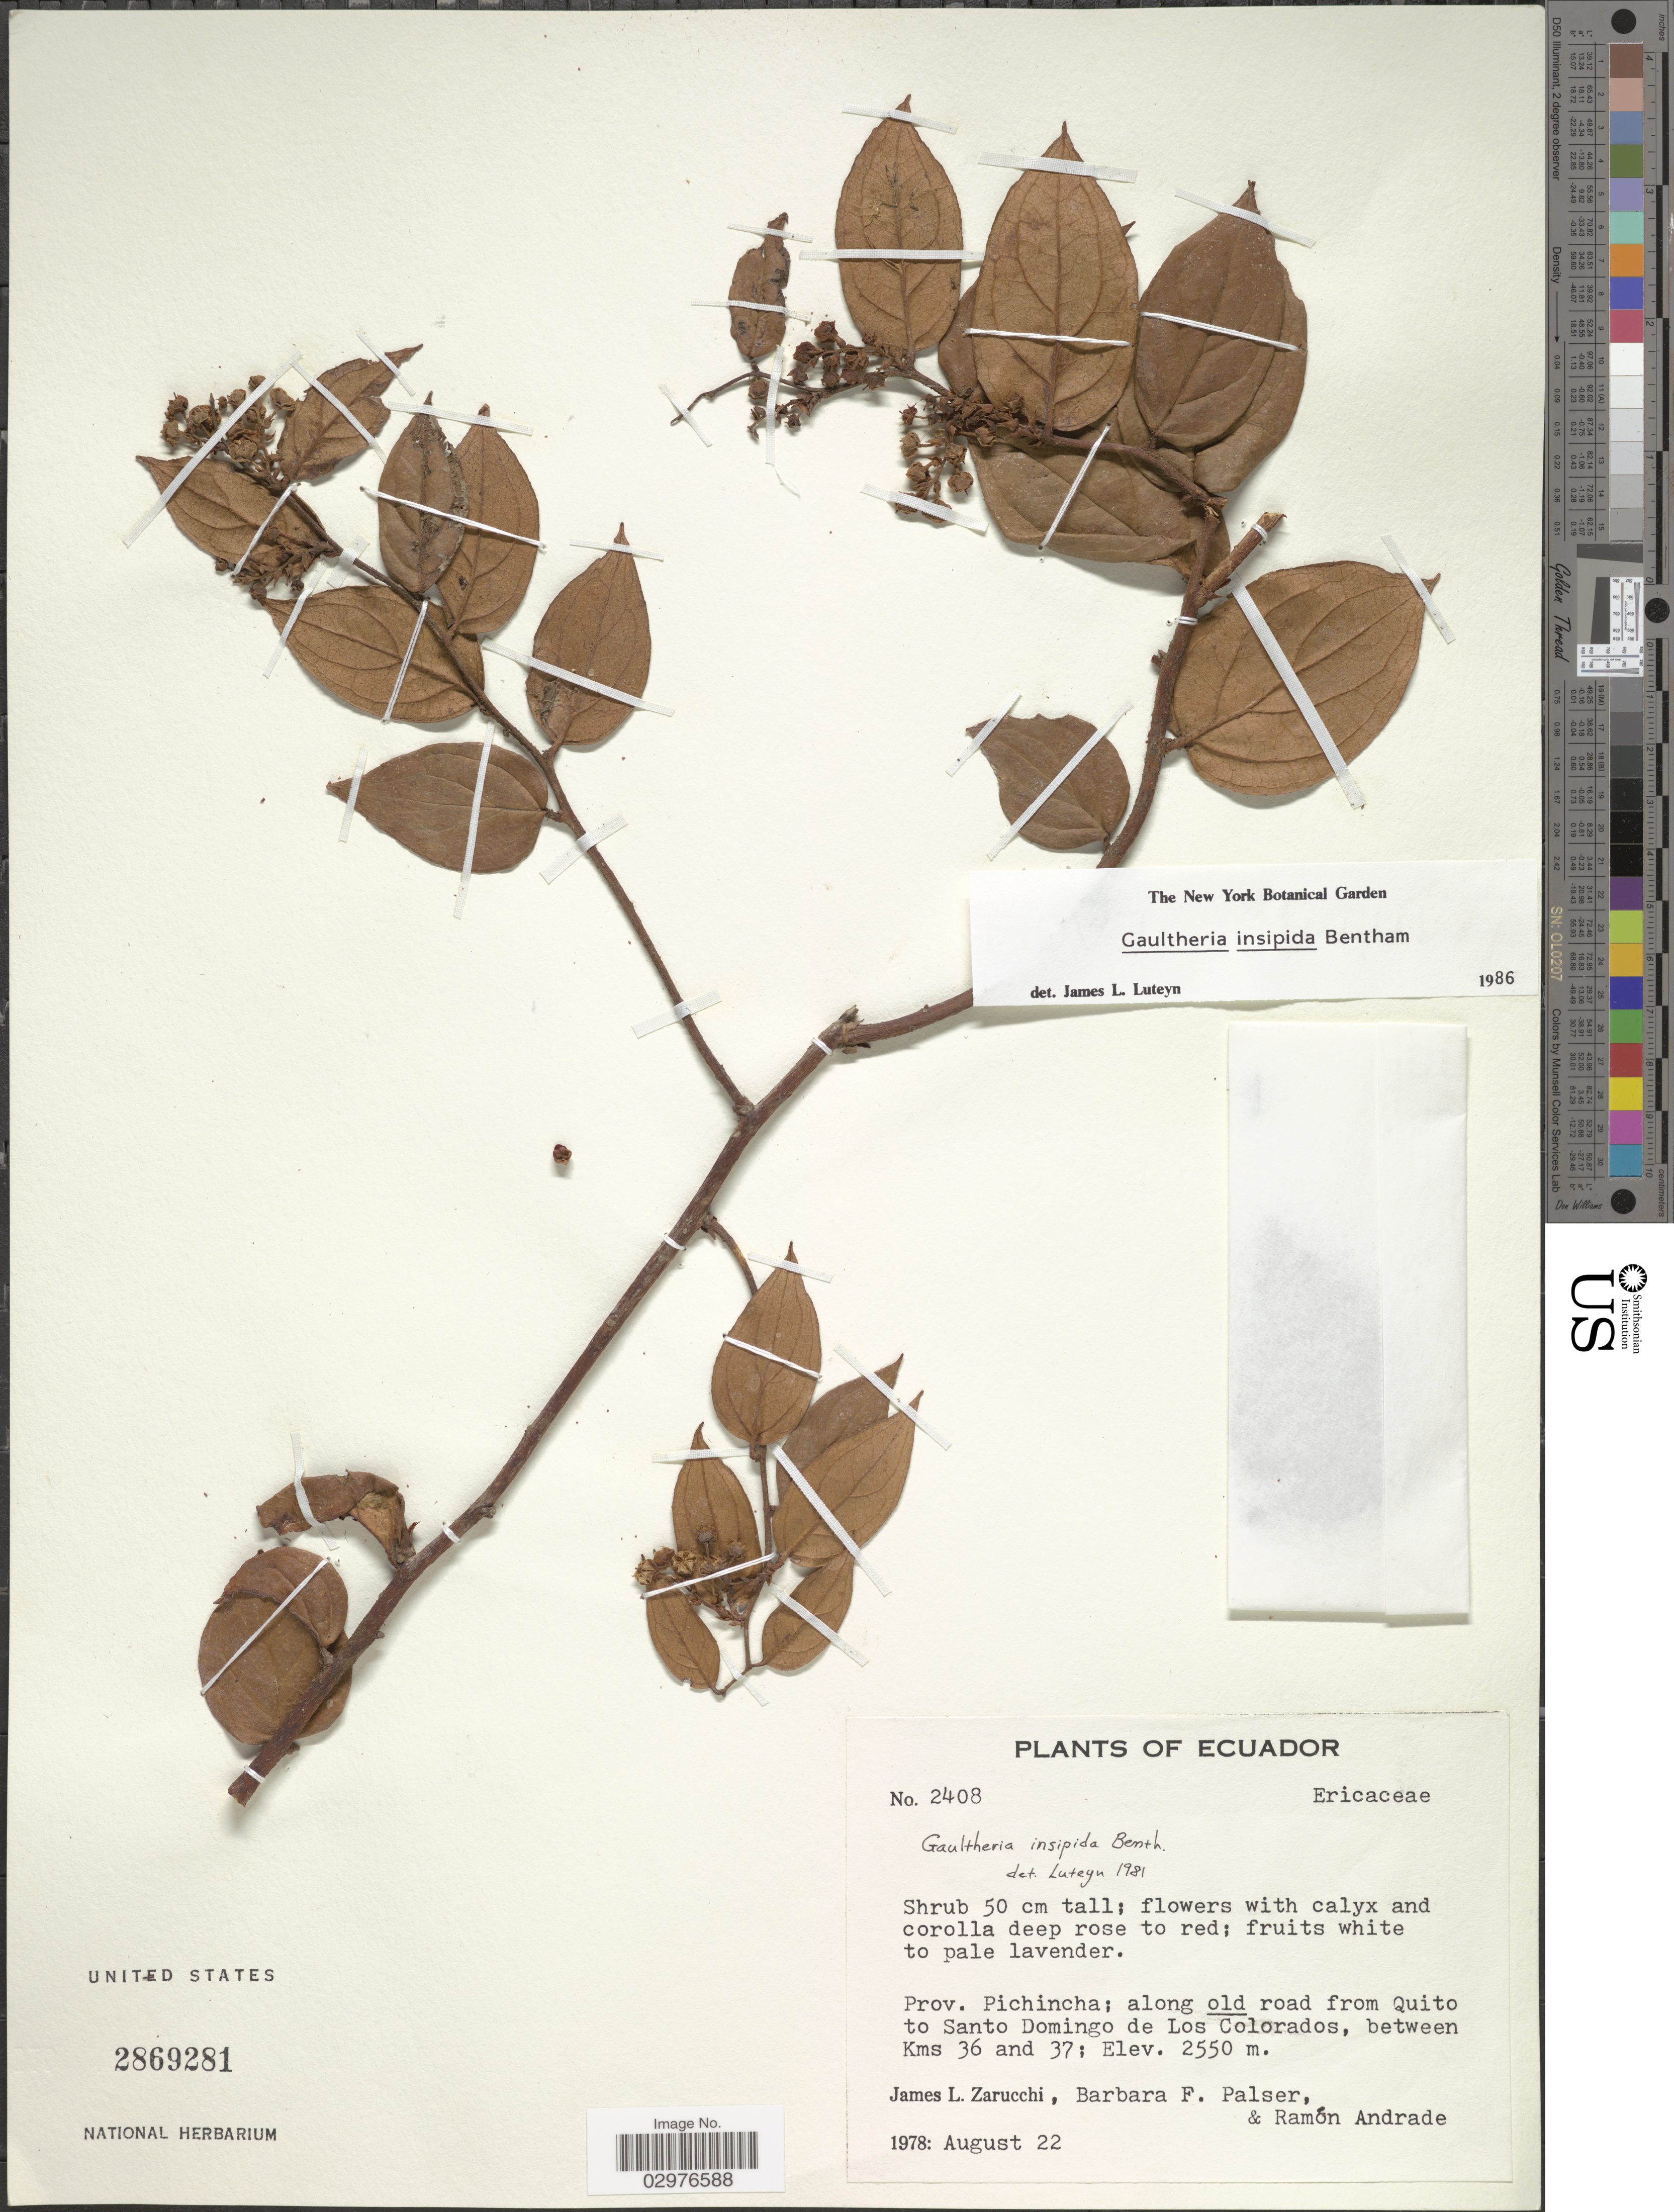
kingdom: Plantae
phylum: Tracheophyta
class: Magnoliopsida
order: Ericales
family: Ericaceae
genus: Gaultheria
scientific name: Gaultheria insipida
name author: Benth.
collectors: J. L. Zarucchi, B. Palser & R. Andrade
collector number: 2408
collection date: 1978-08-22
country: Ecuador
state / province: Pichincha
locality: Along old road from Quito to Santo Domingo de Los Colorados, between Kms 36 and 37.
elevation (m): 2550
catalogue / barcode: US 2869281